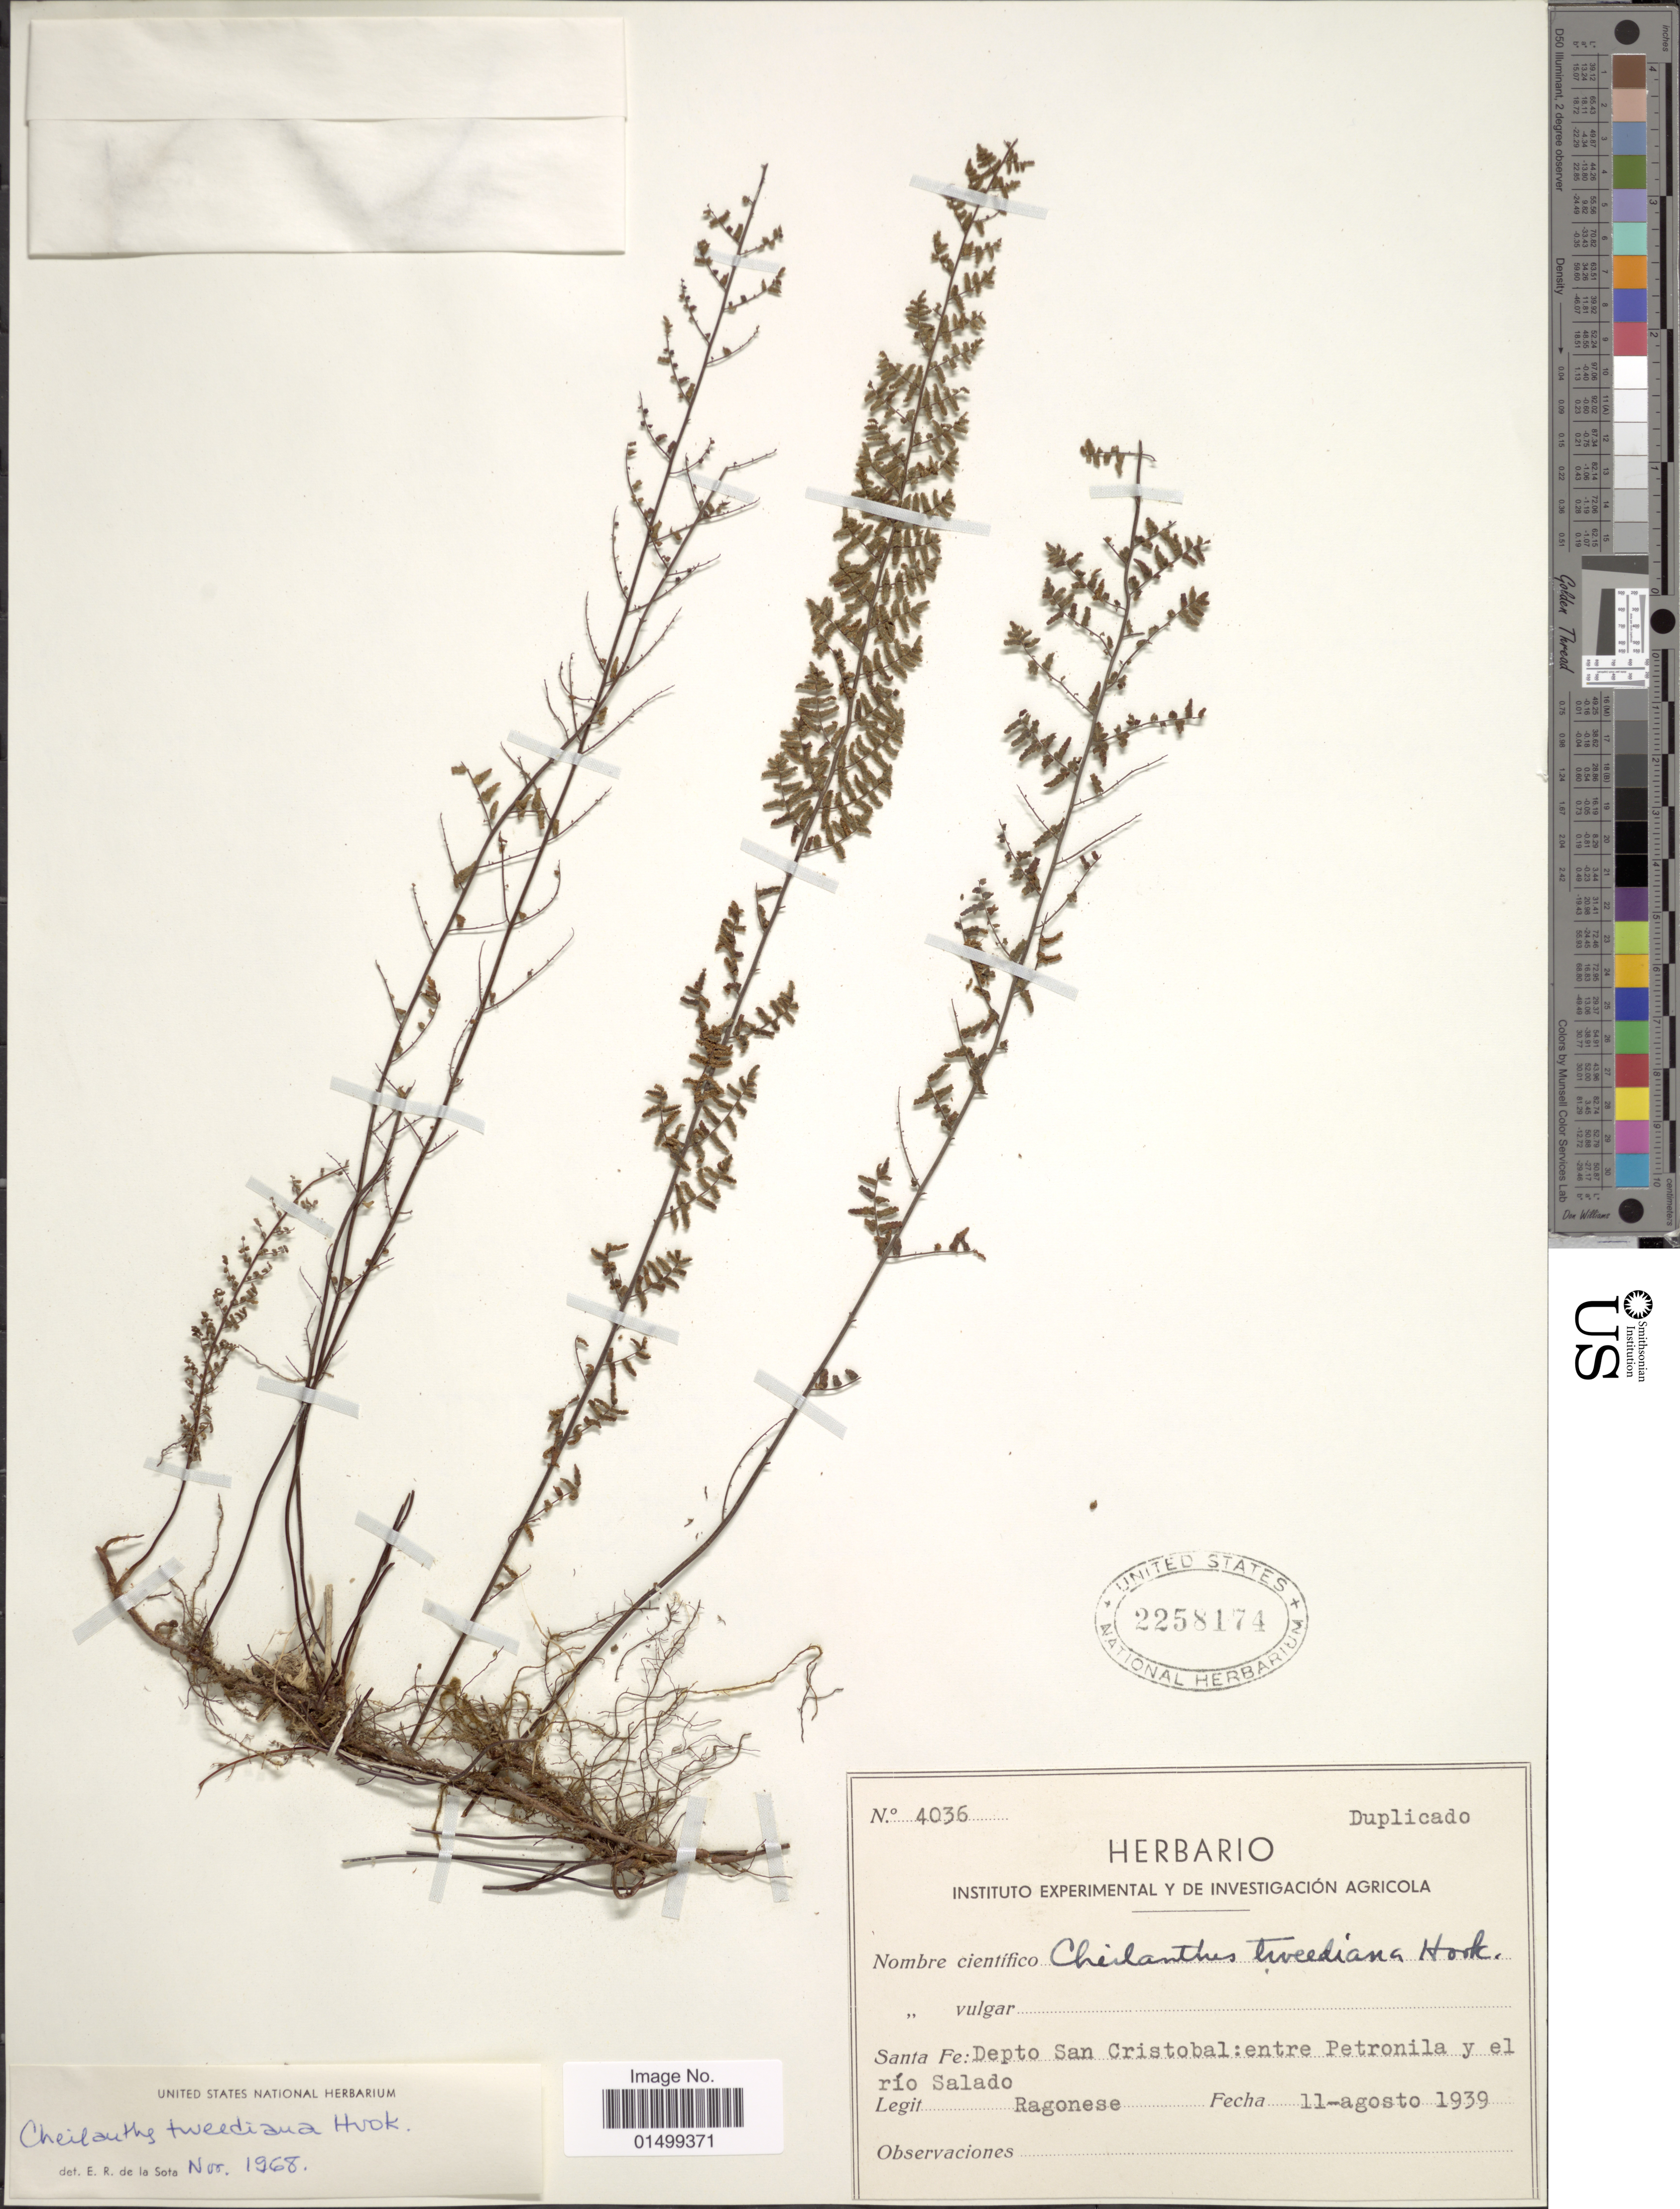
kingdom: Plantae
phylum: Tracheophyta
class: Polypodiopsida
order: Polypodiales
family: Pteridaceae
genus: Cheilanthes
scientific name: Cheilanthes tweediana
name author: Hook.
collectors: Ragonese, --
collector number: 4036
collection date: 1939-08-11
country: Argentina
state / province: Santa Fe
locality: Depto San Cristobal: entre Petronila yel río Salado,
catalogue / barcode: US 2258174